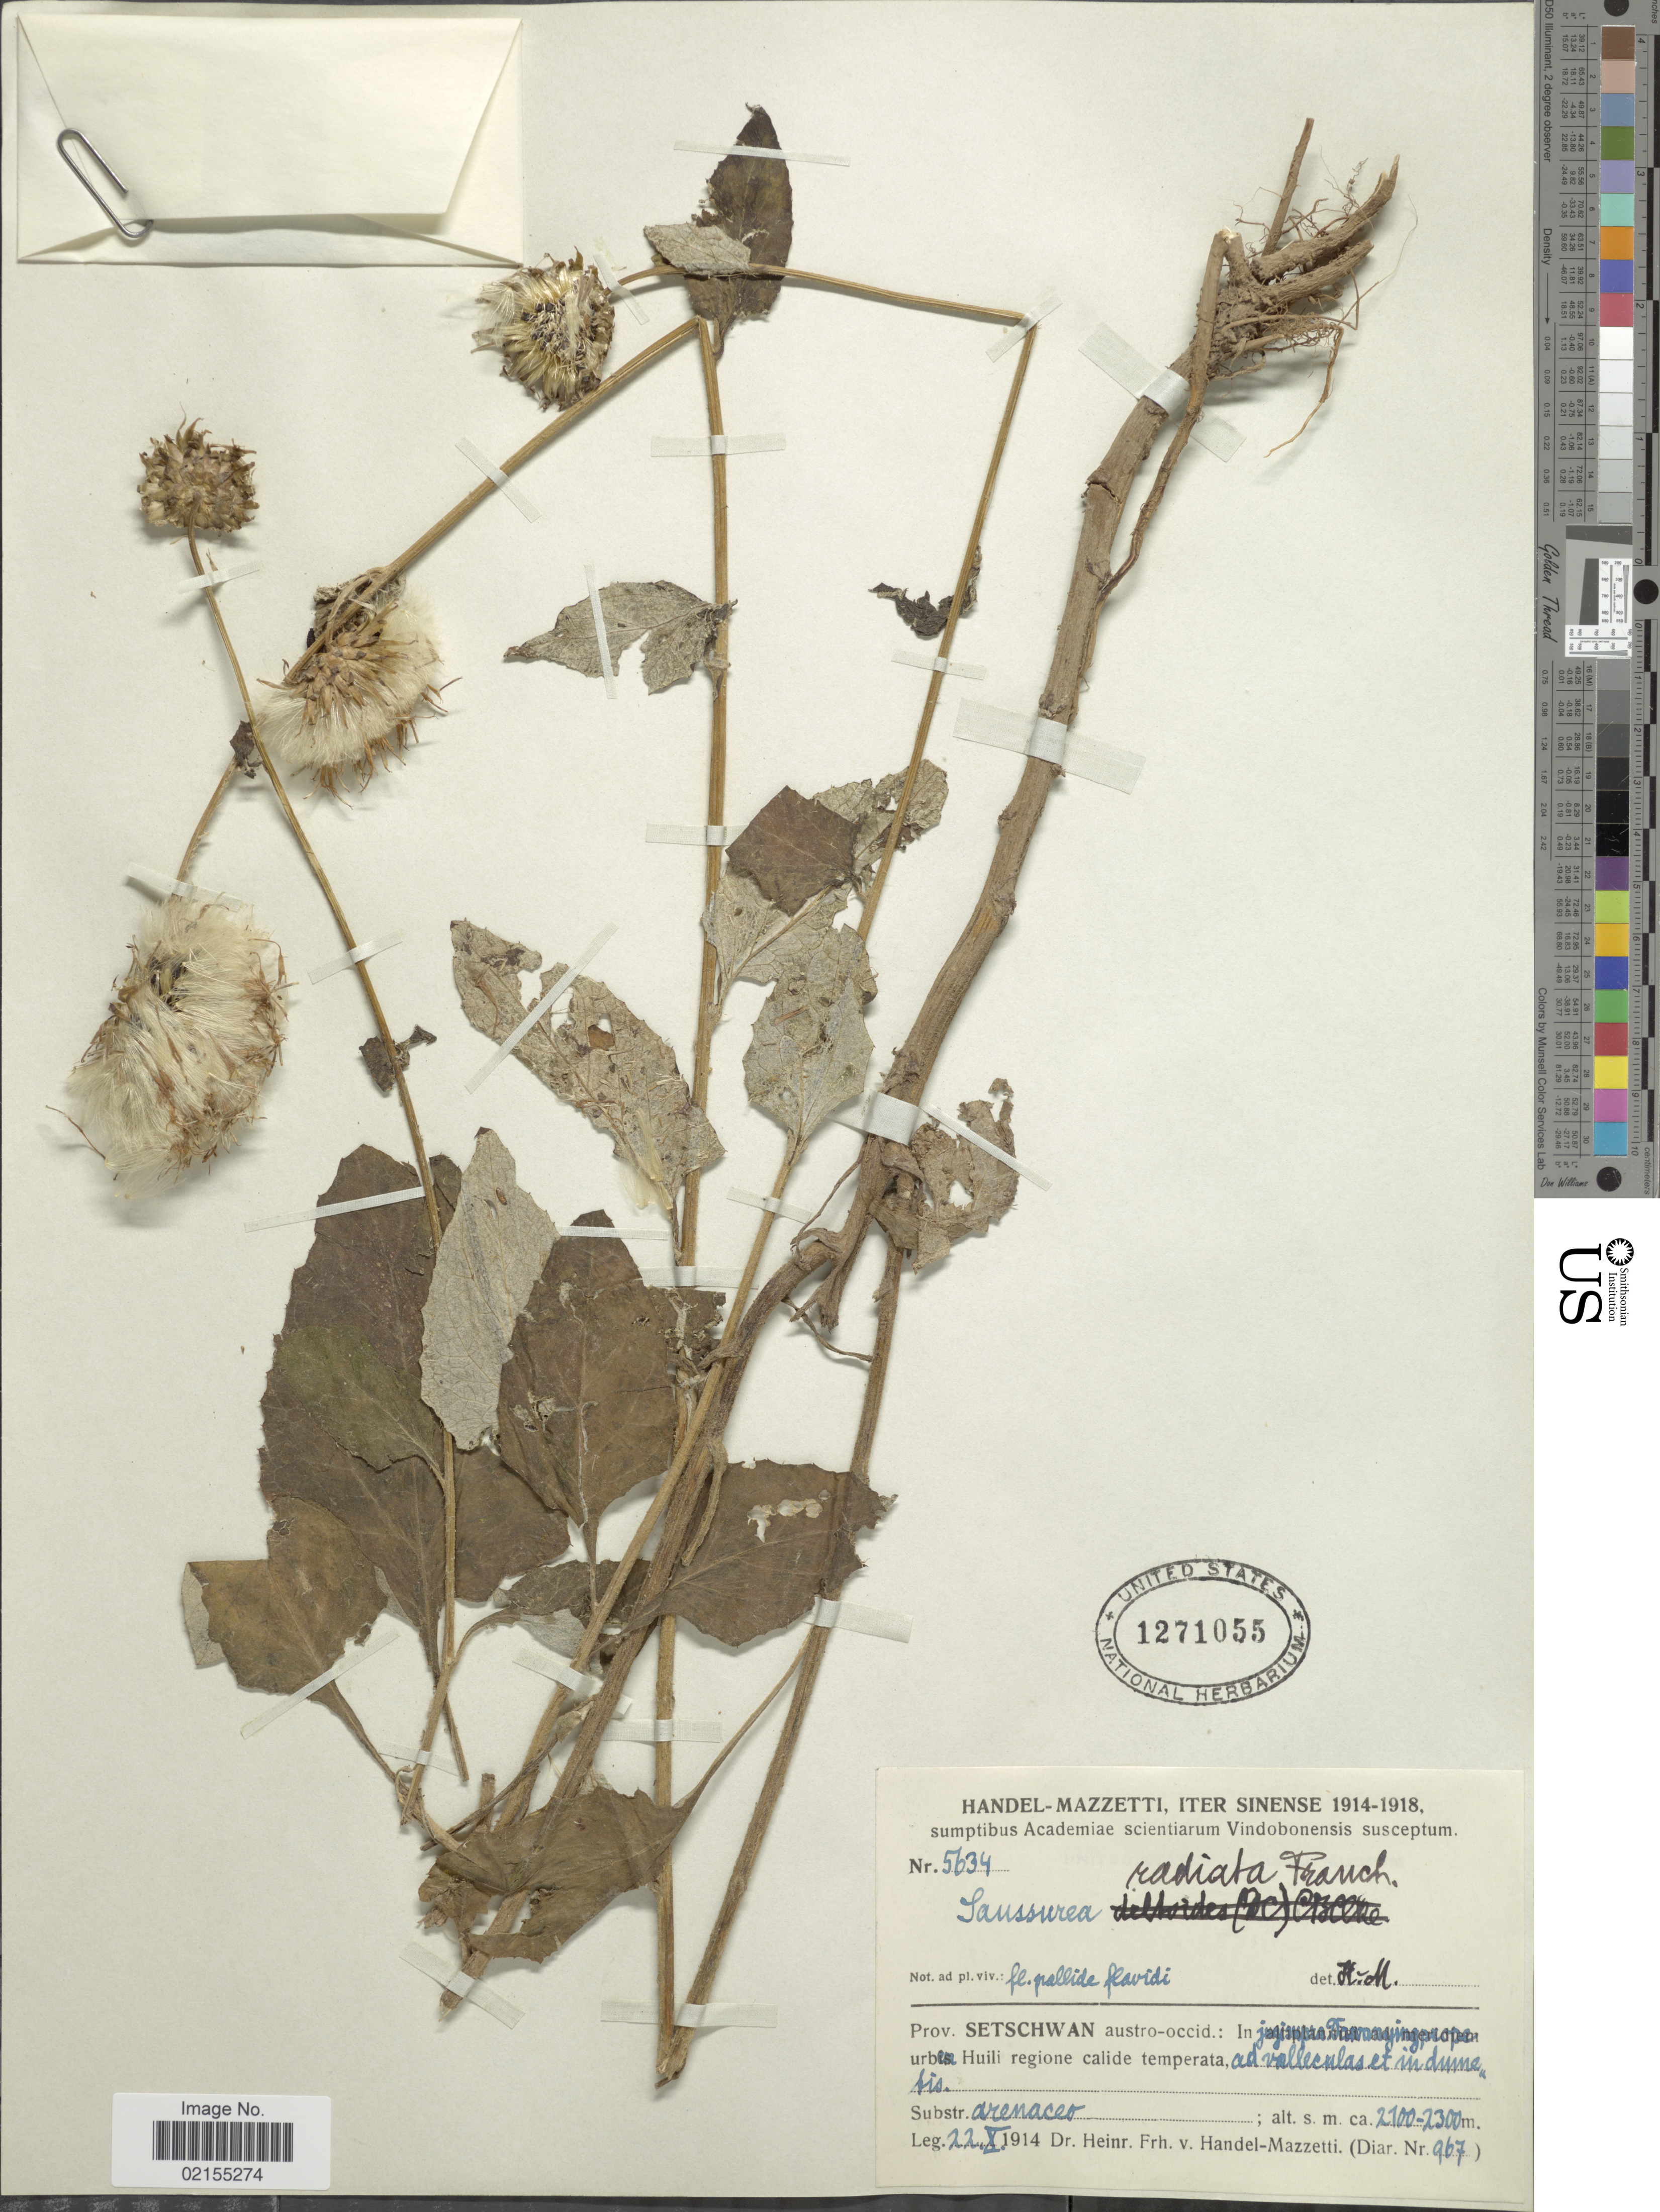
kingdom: Plantae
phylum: Tracheophyta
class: Magnoliopsida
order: Asterales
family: Asteraceae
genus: Himalaiella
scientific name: Himalaiella deltoidea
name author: (DC.) Raab-Straube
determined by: Chen, Yousheng S.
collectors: H. Handel-Mazzetti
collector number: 5634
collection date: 1914-10-22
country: China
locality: Iter Sinense, Prov. Setschwan austro-occid: In urb. Huili regione calide temperata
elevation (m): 2100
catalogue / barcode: US 1271055